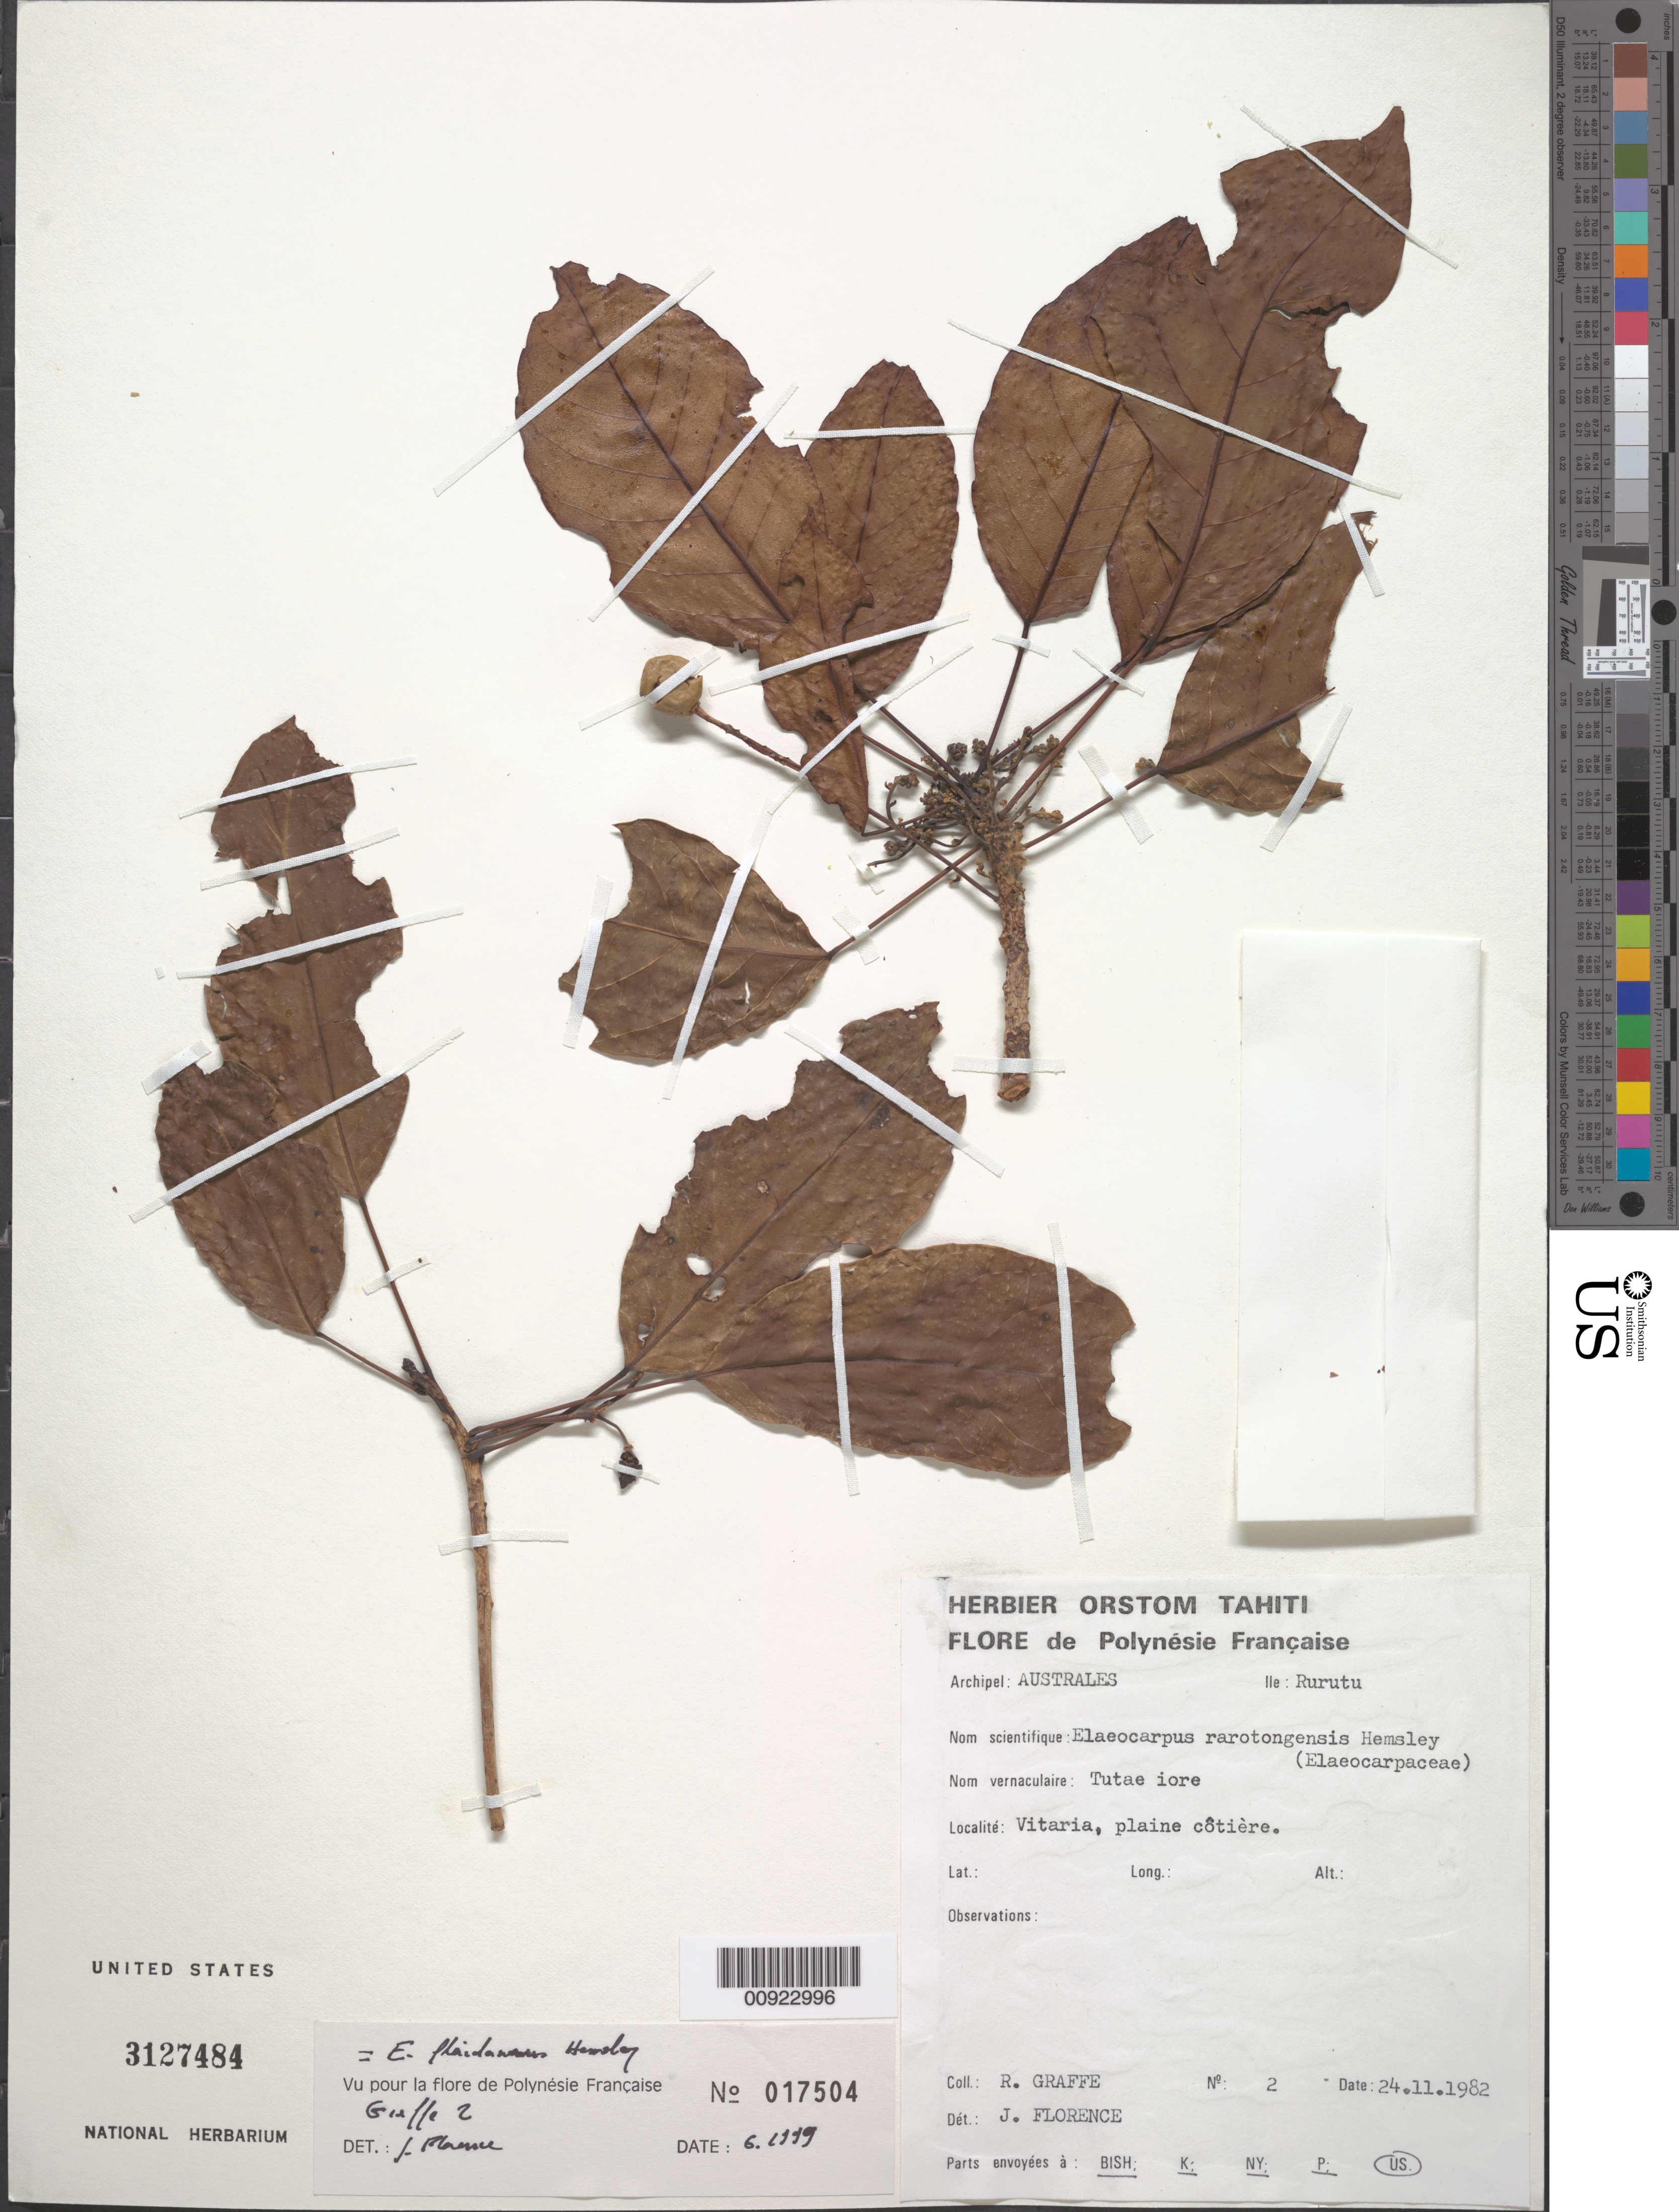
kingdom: Plantae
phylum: Tracheophyta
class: Magnoliopsida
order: Oxalidales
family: Elaeocarpaceae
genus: Elaeocarpus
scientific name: Elaeocarpus rarotongensis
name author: Hemsl.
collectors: R. Graffe & J. Florence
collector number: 2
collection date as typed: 24 Nov 1982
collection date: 1982-11-24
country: French Polynesia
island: Rurutu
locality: Vitaria, plaine cotiere.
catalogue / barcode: US 3127484